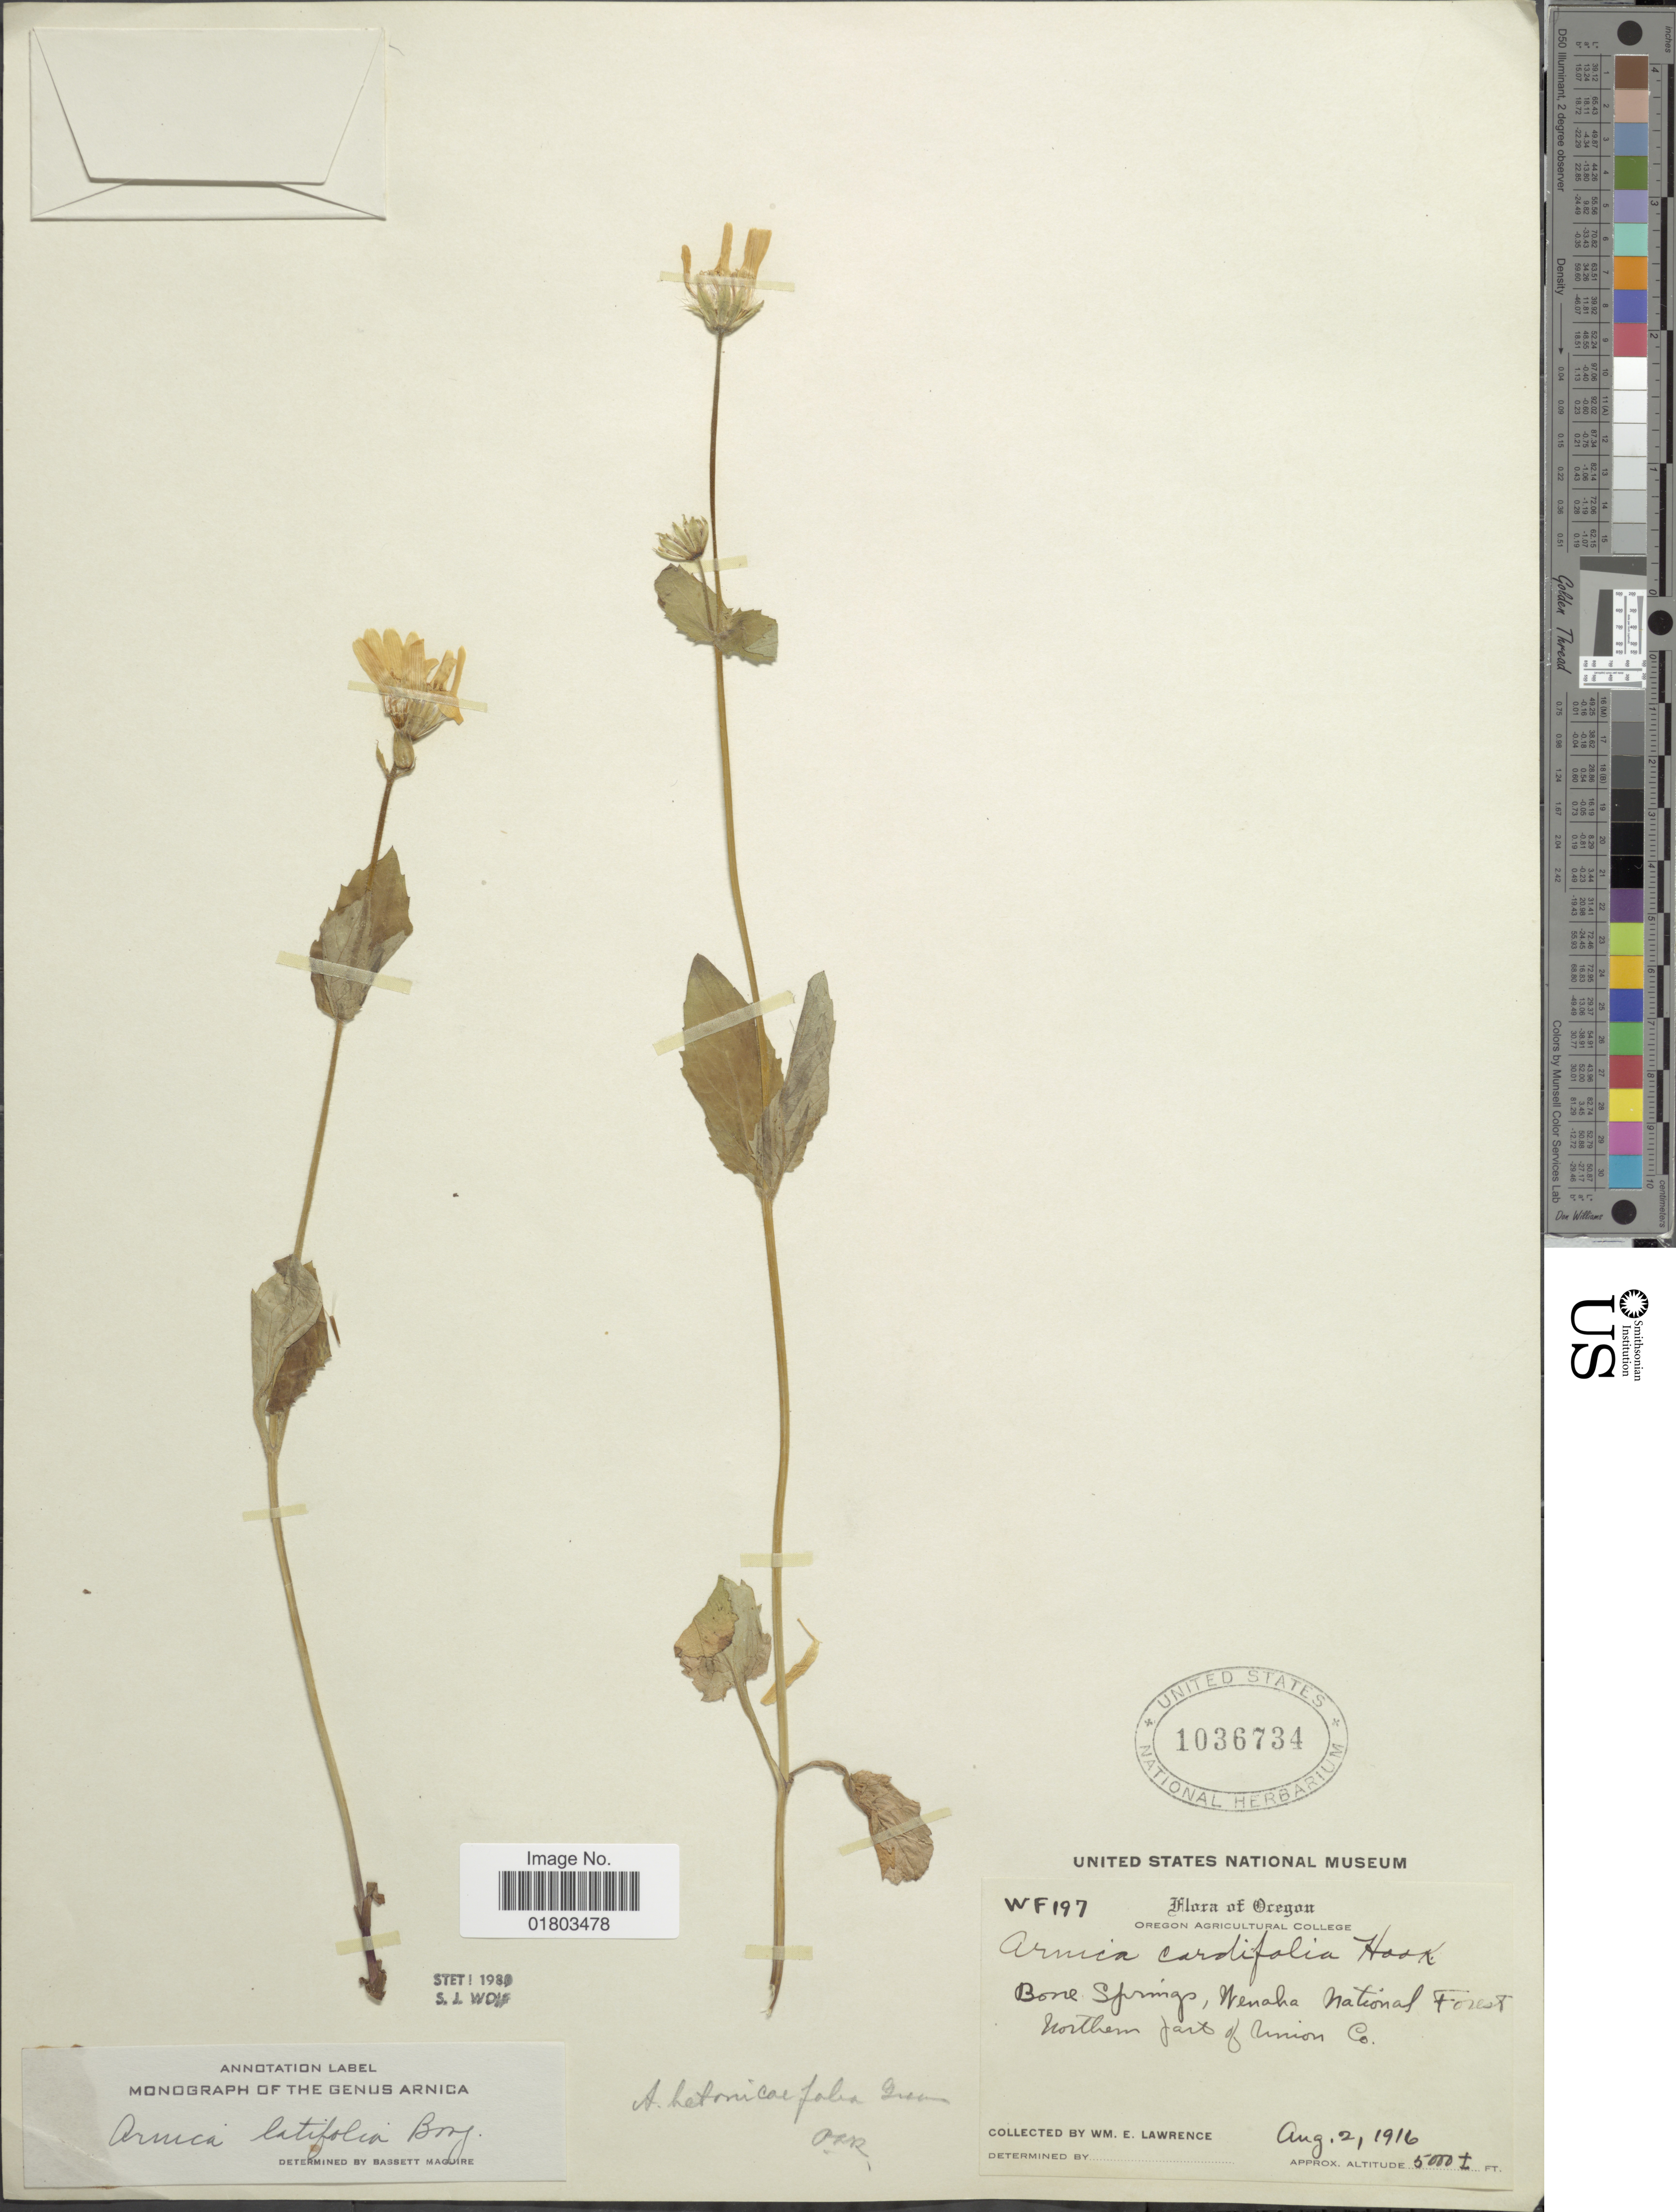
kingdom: Plantae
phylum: Tracheophyta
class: Magnoliopsida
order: Asterales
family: Asteraceae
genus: Arnica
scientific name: Arnica latifolia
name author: Bong.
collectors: W. Lawrence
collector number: WF 197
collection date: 1916-08-02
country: United States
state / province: Oregon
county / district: Union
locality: Bone Springs, Wenaha National Forest Northern part of Union Co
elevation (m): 1524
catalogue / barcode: US 1036734